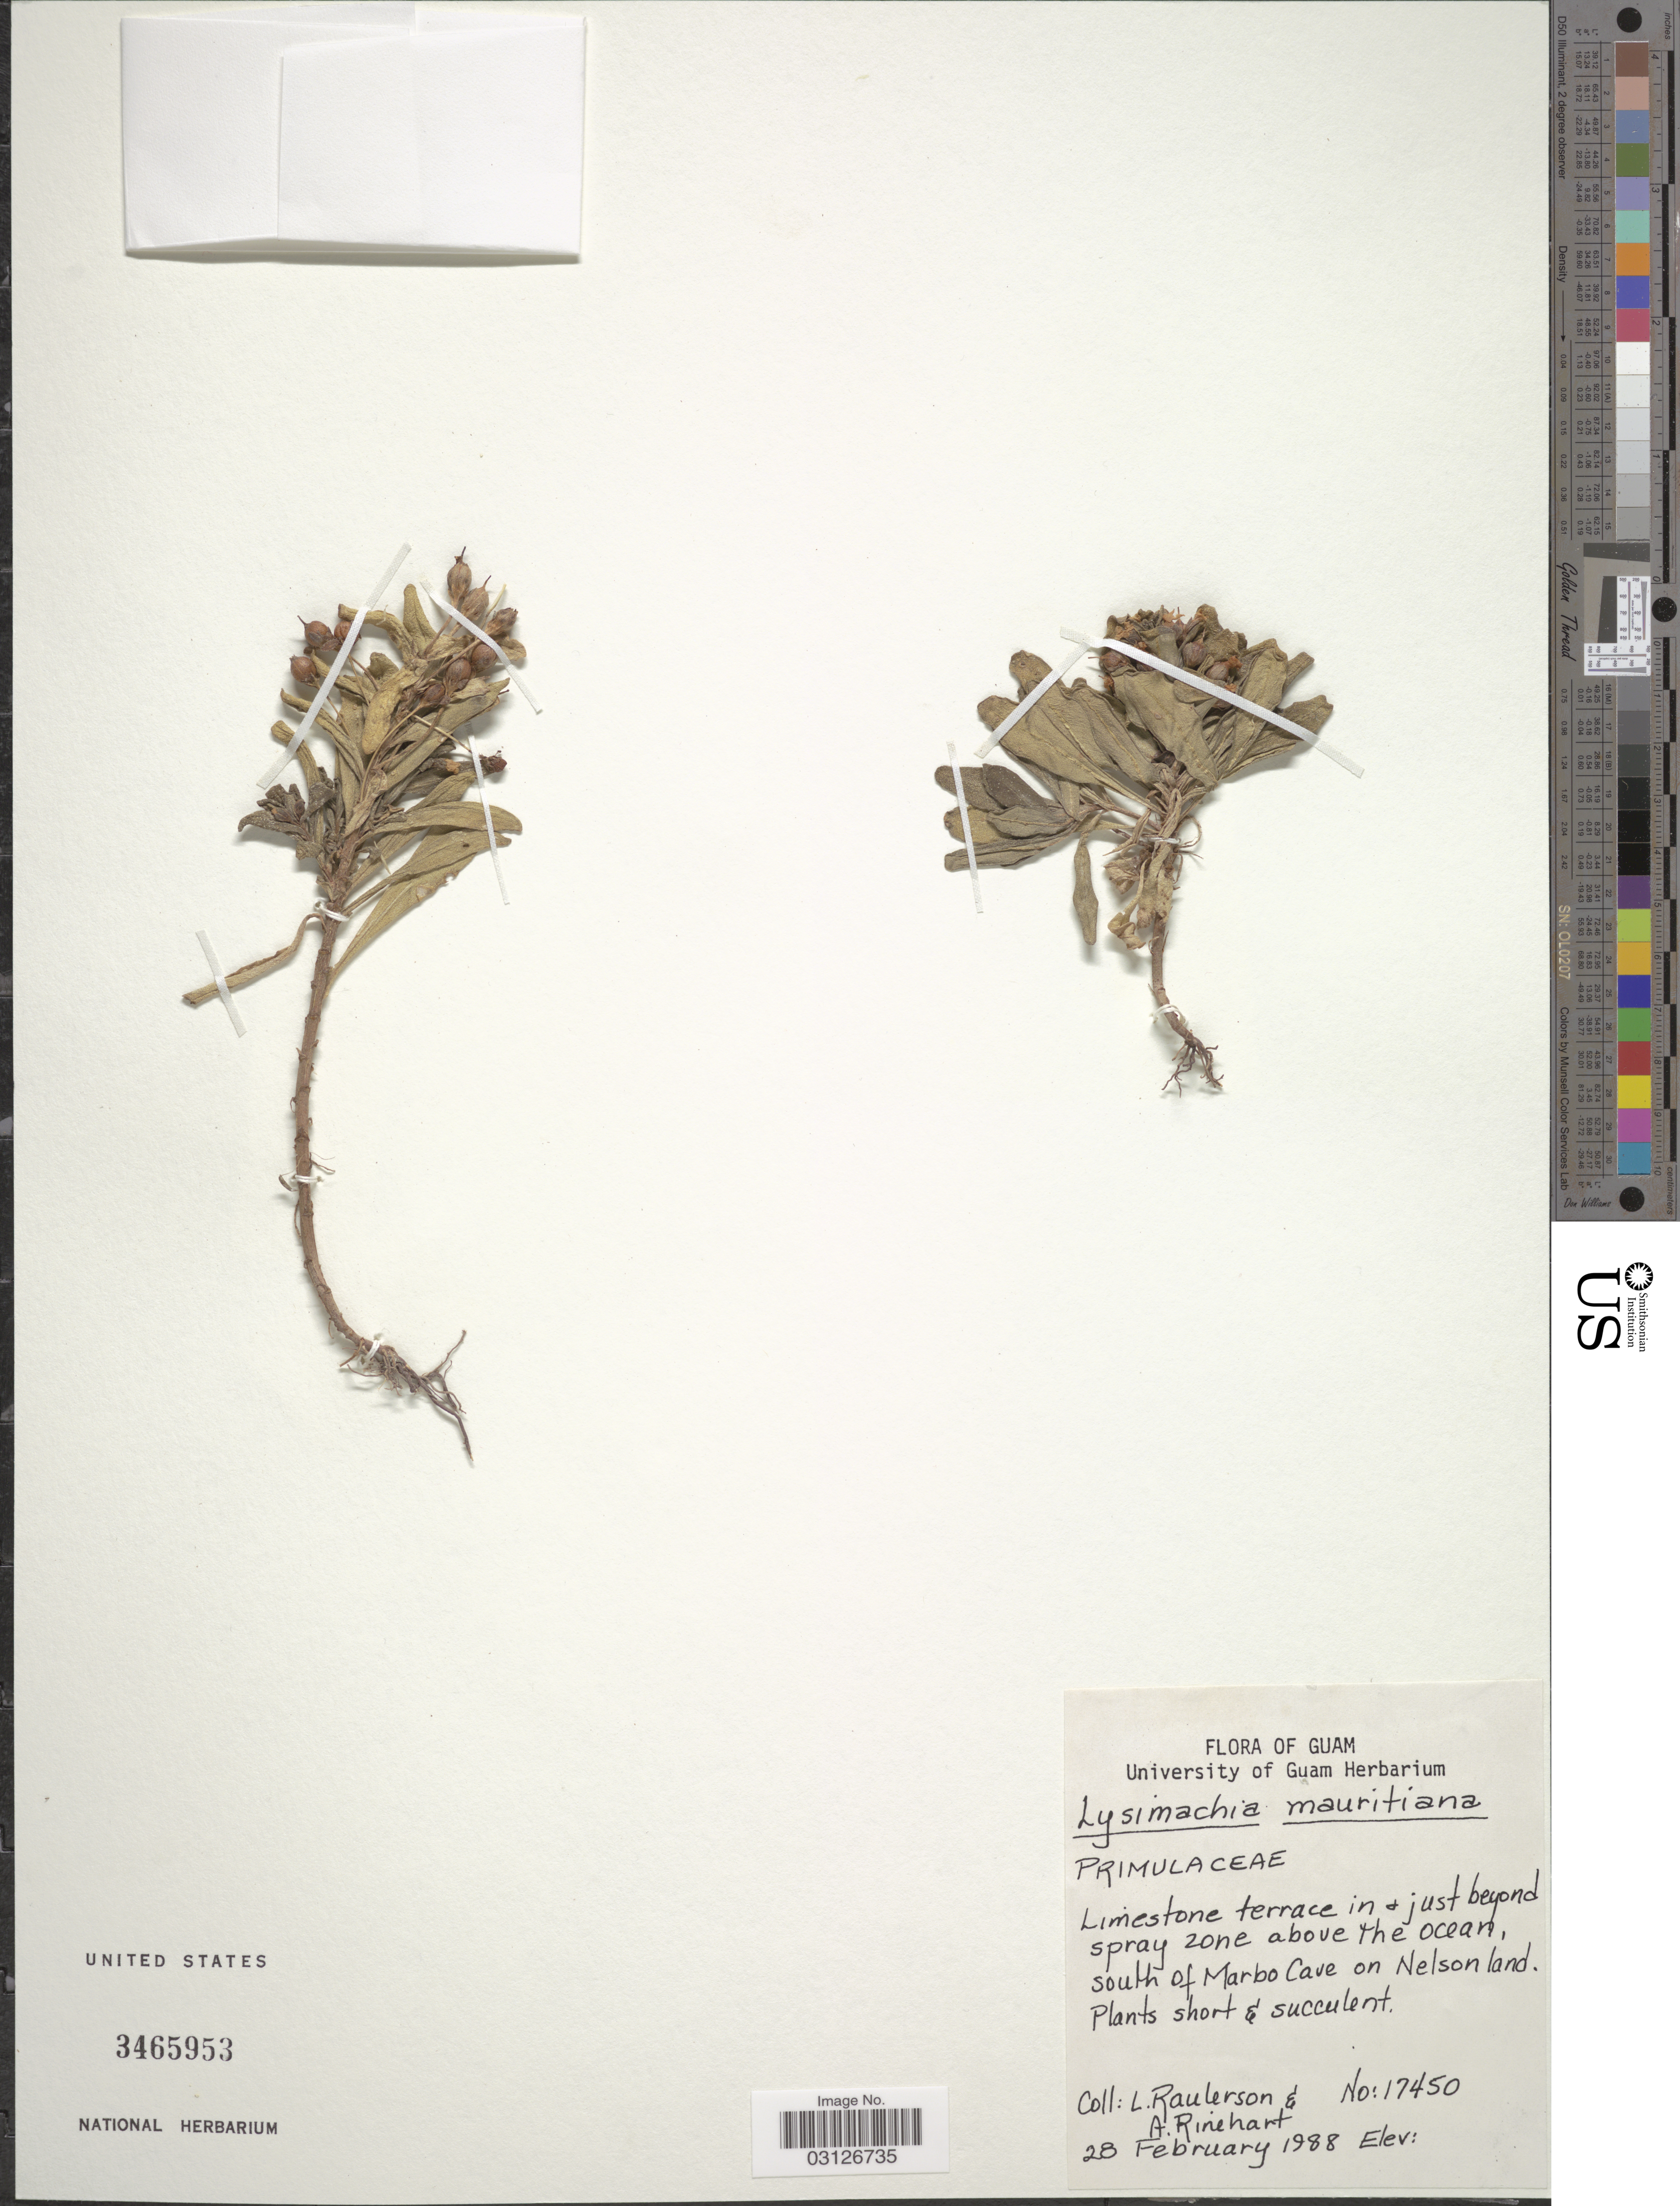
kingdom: Plantae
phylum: Tracheophyta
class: Magnoliopsida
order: Ericales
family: Primulaceae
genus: Lysimachia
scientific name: Lysimachia mauritiana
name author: Lam.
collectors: L. Raulerson & A. Rinehart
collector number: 17450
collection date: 1988-02-28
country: Guam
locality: Limestone terrace in & just beyond spray zone above the ocean, south of Marbo Cave on Nelson land.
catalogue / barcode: US 3465953